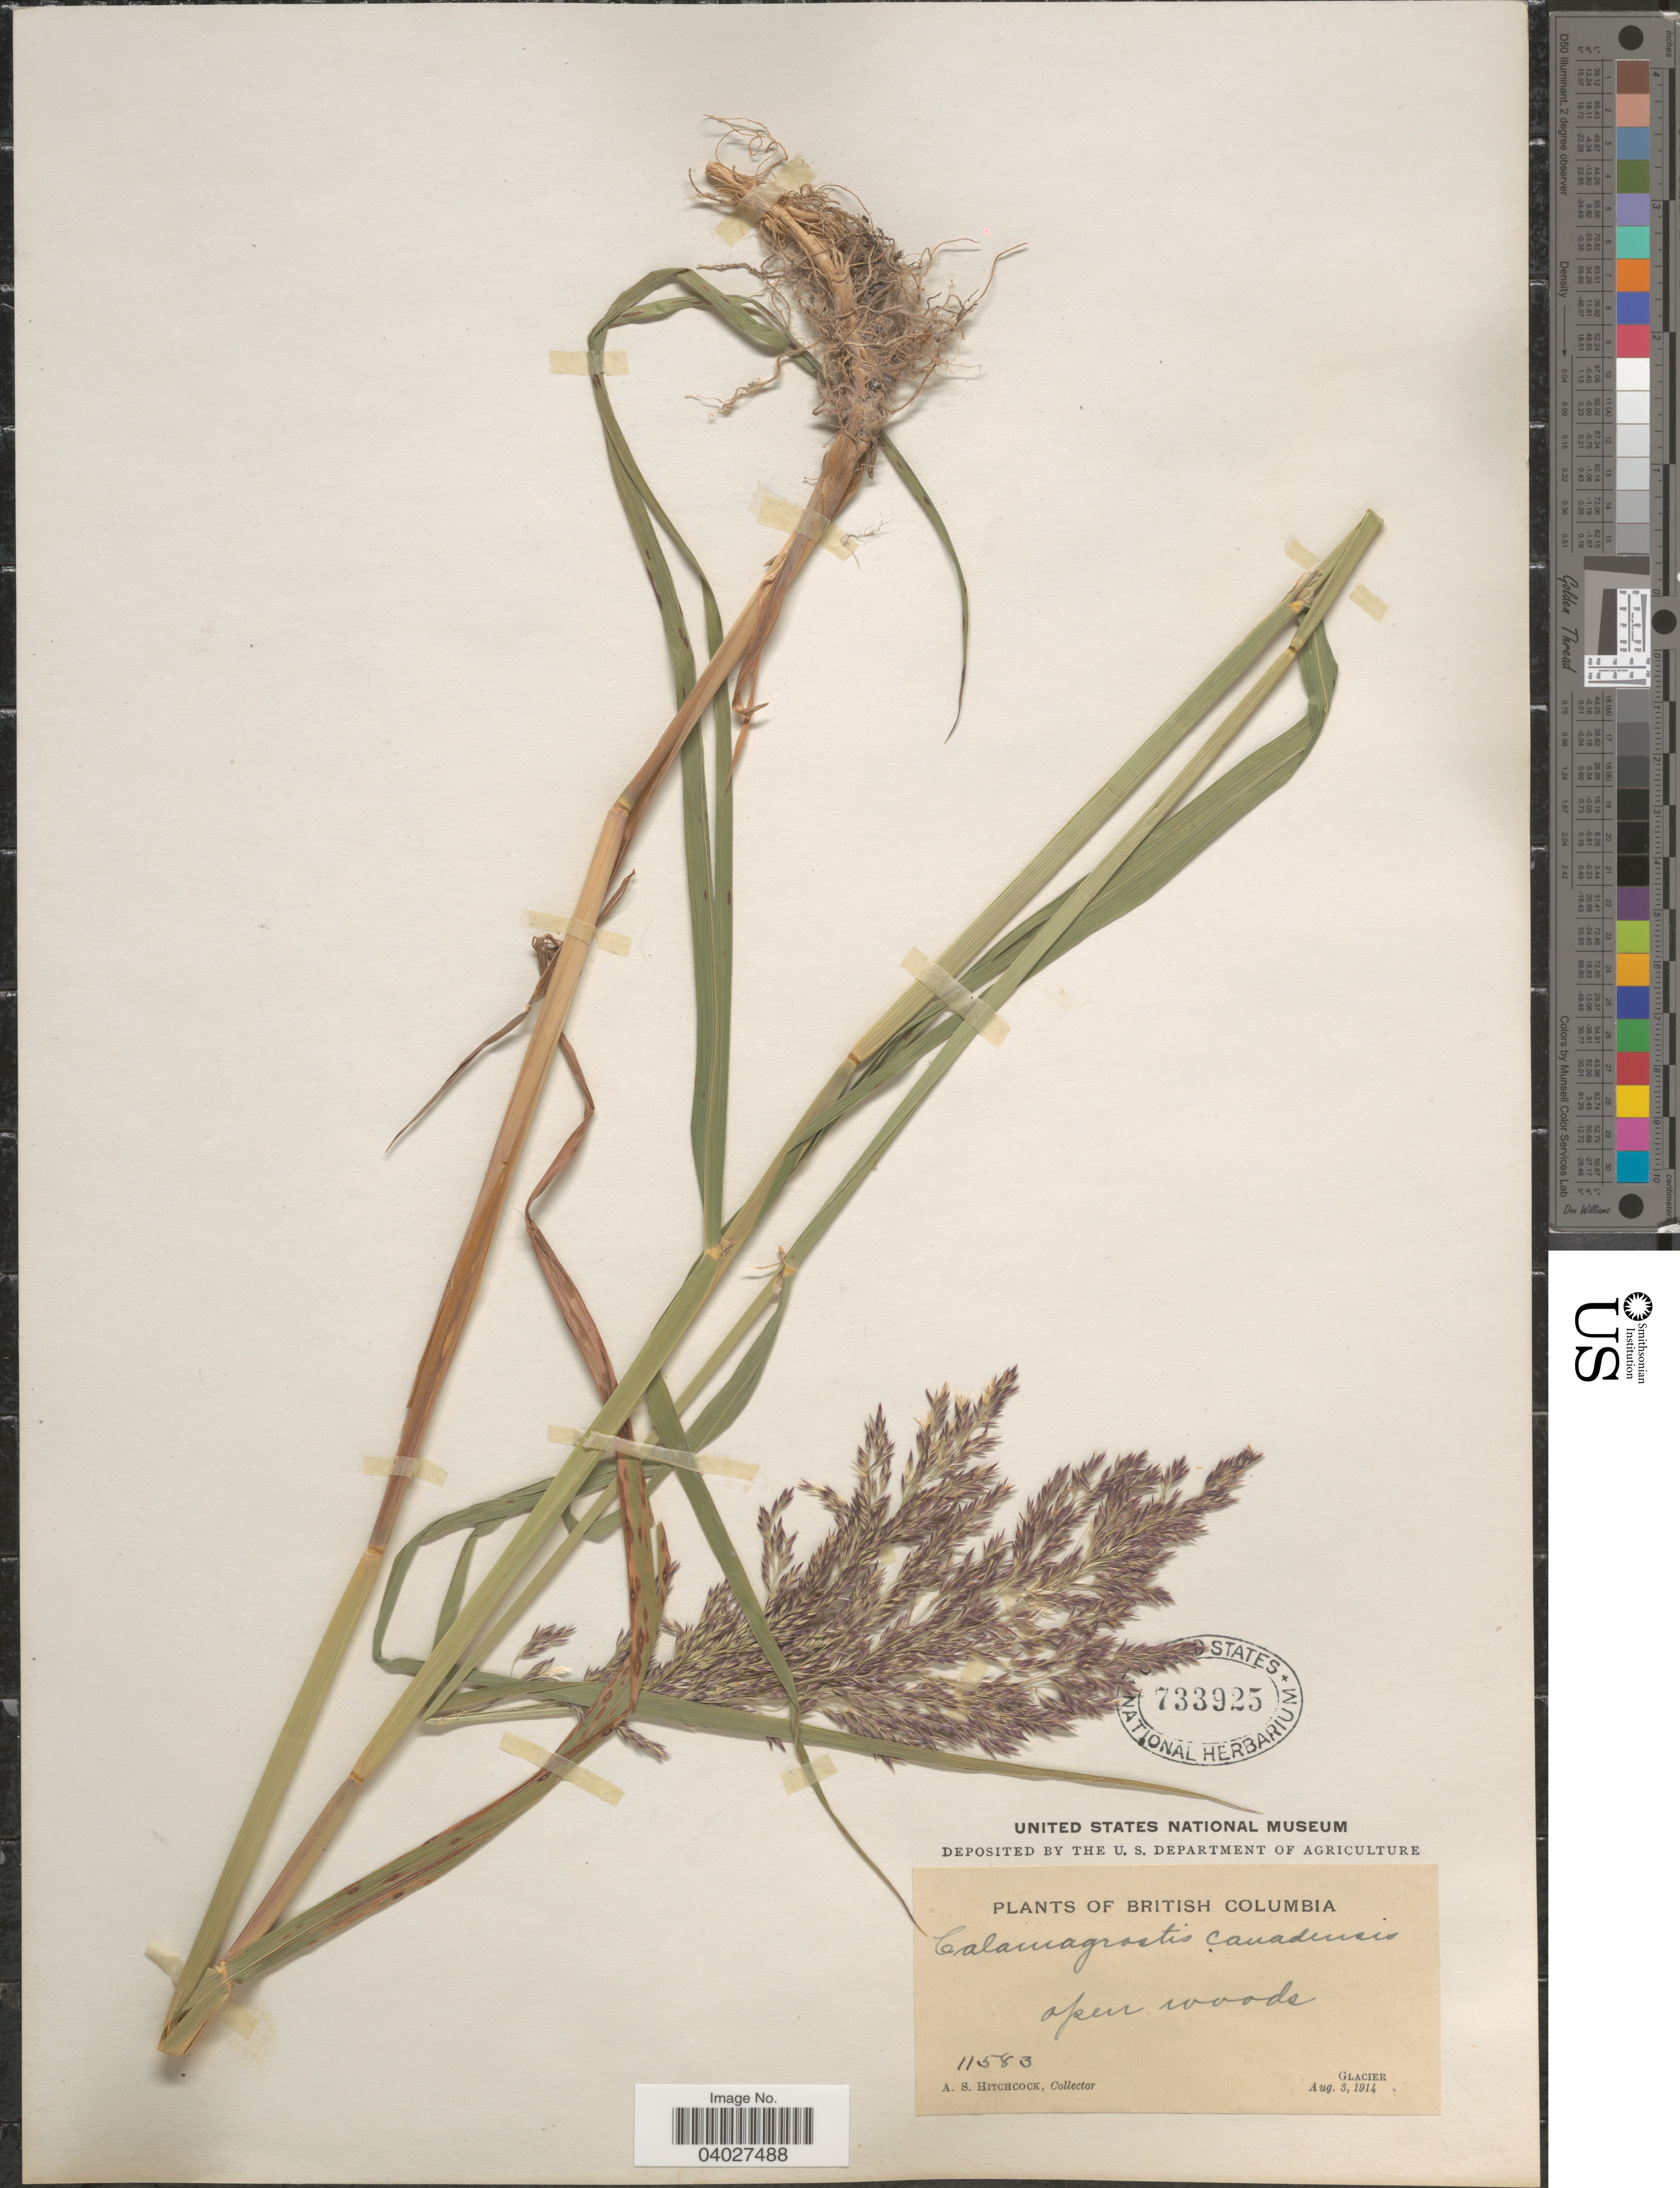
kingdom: Plantae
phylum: Tracheophyta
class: Liliopsida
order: Poales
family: Poaceae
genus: Calamagrostis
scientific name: Calamagrostis canadensis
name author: (Michx.) P. Beauv.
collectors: A. S. Hitchcock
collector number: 11583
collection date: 1914-08-03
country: Canada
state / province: British Columbia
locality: Open woods. Glacier.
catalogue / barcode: US 733925